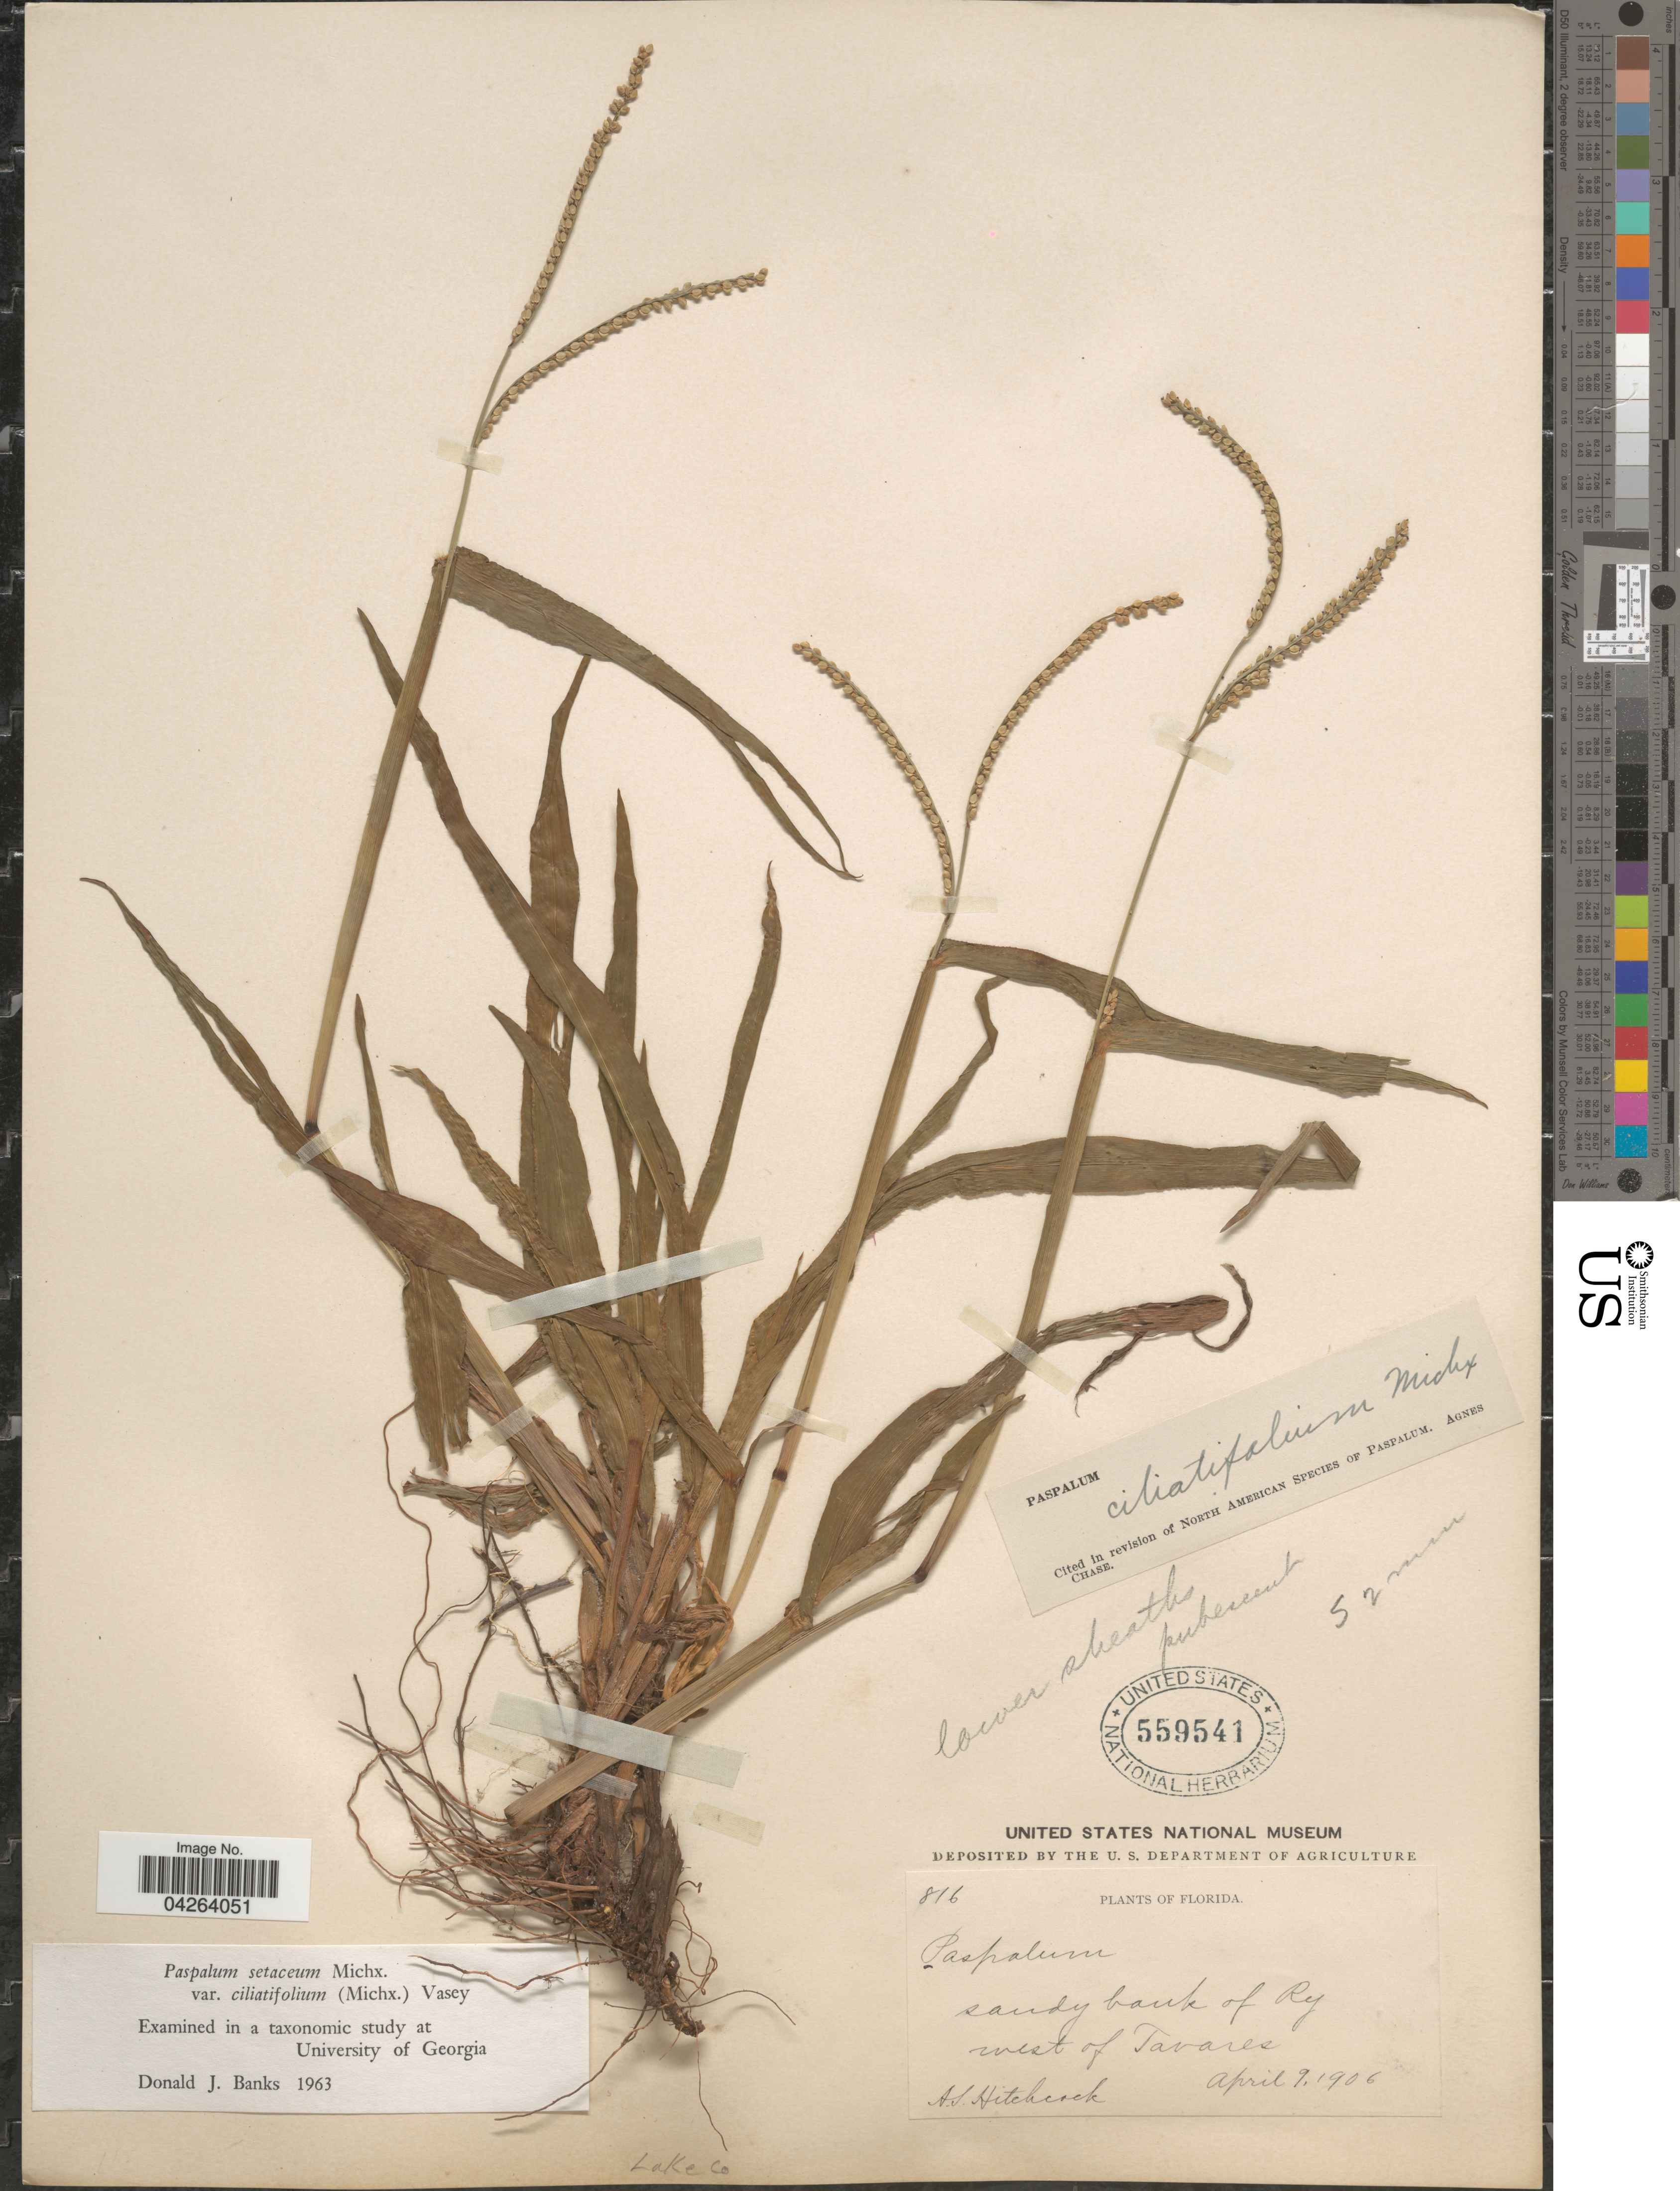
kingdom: Plantae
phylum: Tracheophyta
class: Liliopsida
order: Poales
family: Poaceae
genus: Paspalum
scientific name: Paspalum setaceum var. ciliatifolium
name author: (Michx.) Vasey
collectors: A. S. Hitchcock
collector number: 816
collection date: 1906-04-09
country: United States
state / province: Florida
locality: Sandy bank of Ry. West of Tavares. Lake Co.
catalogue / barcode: US 559541